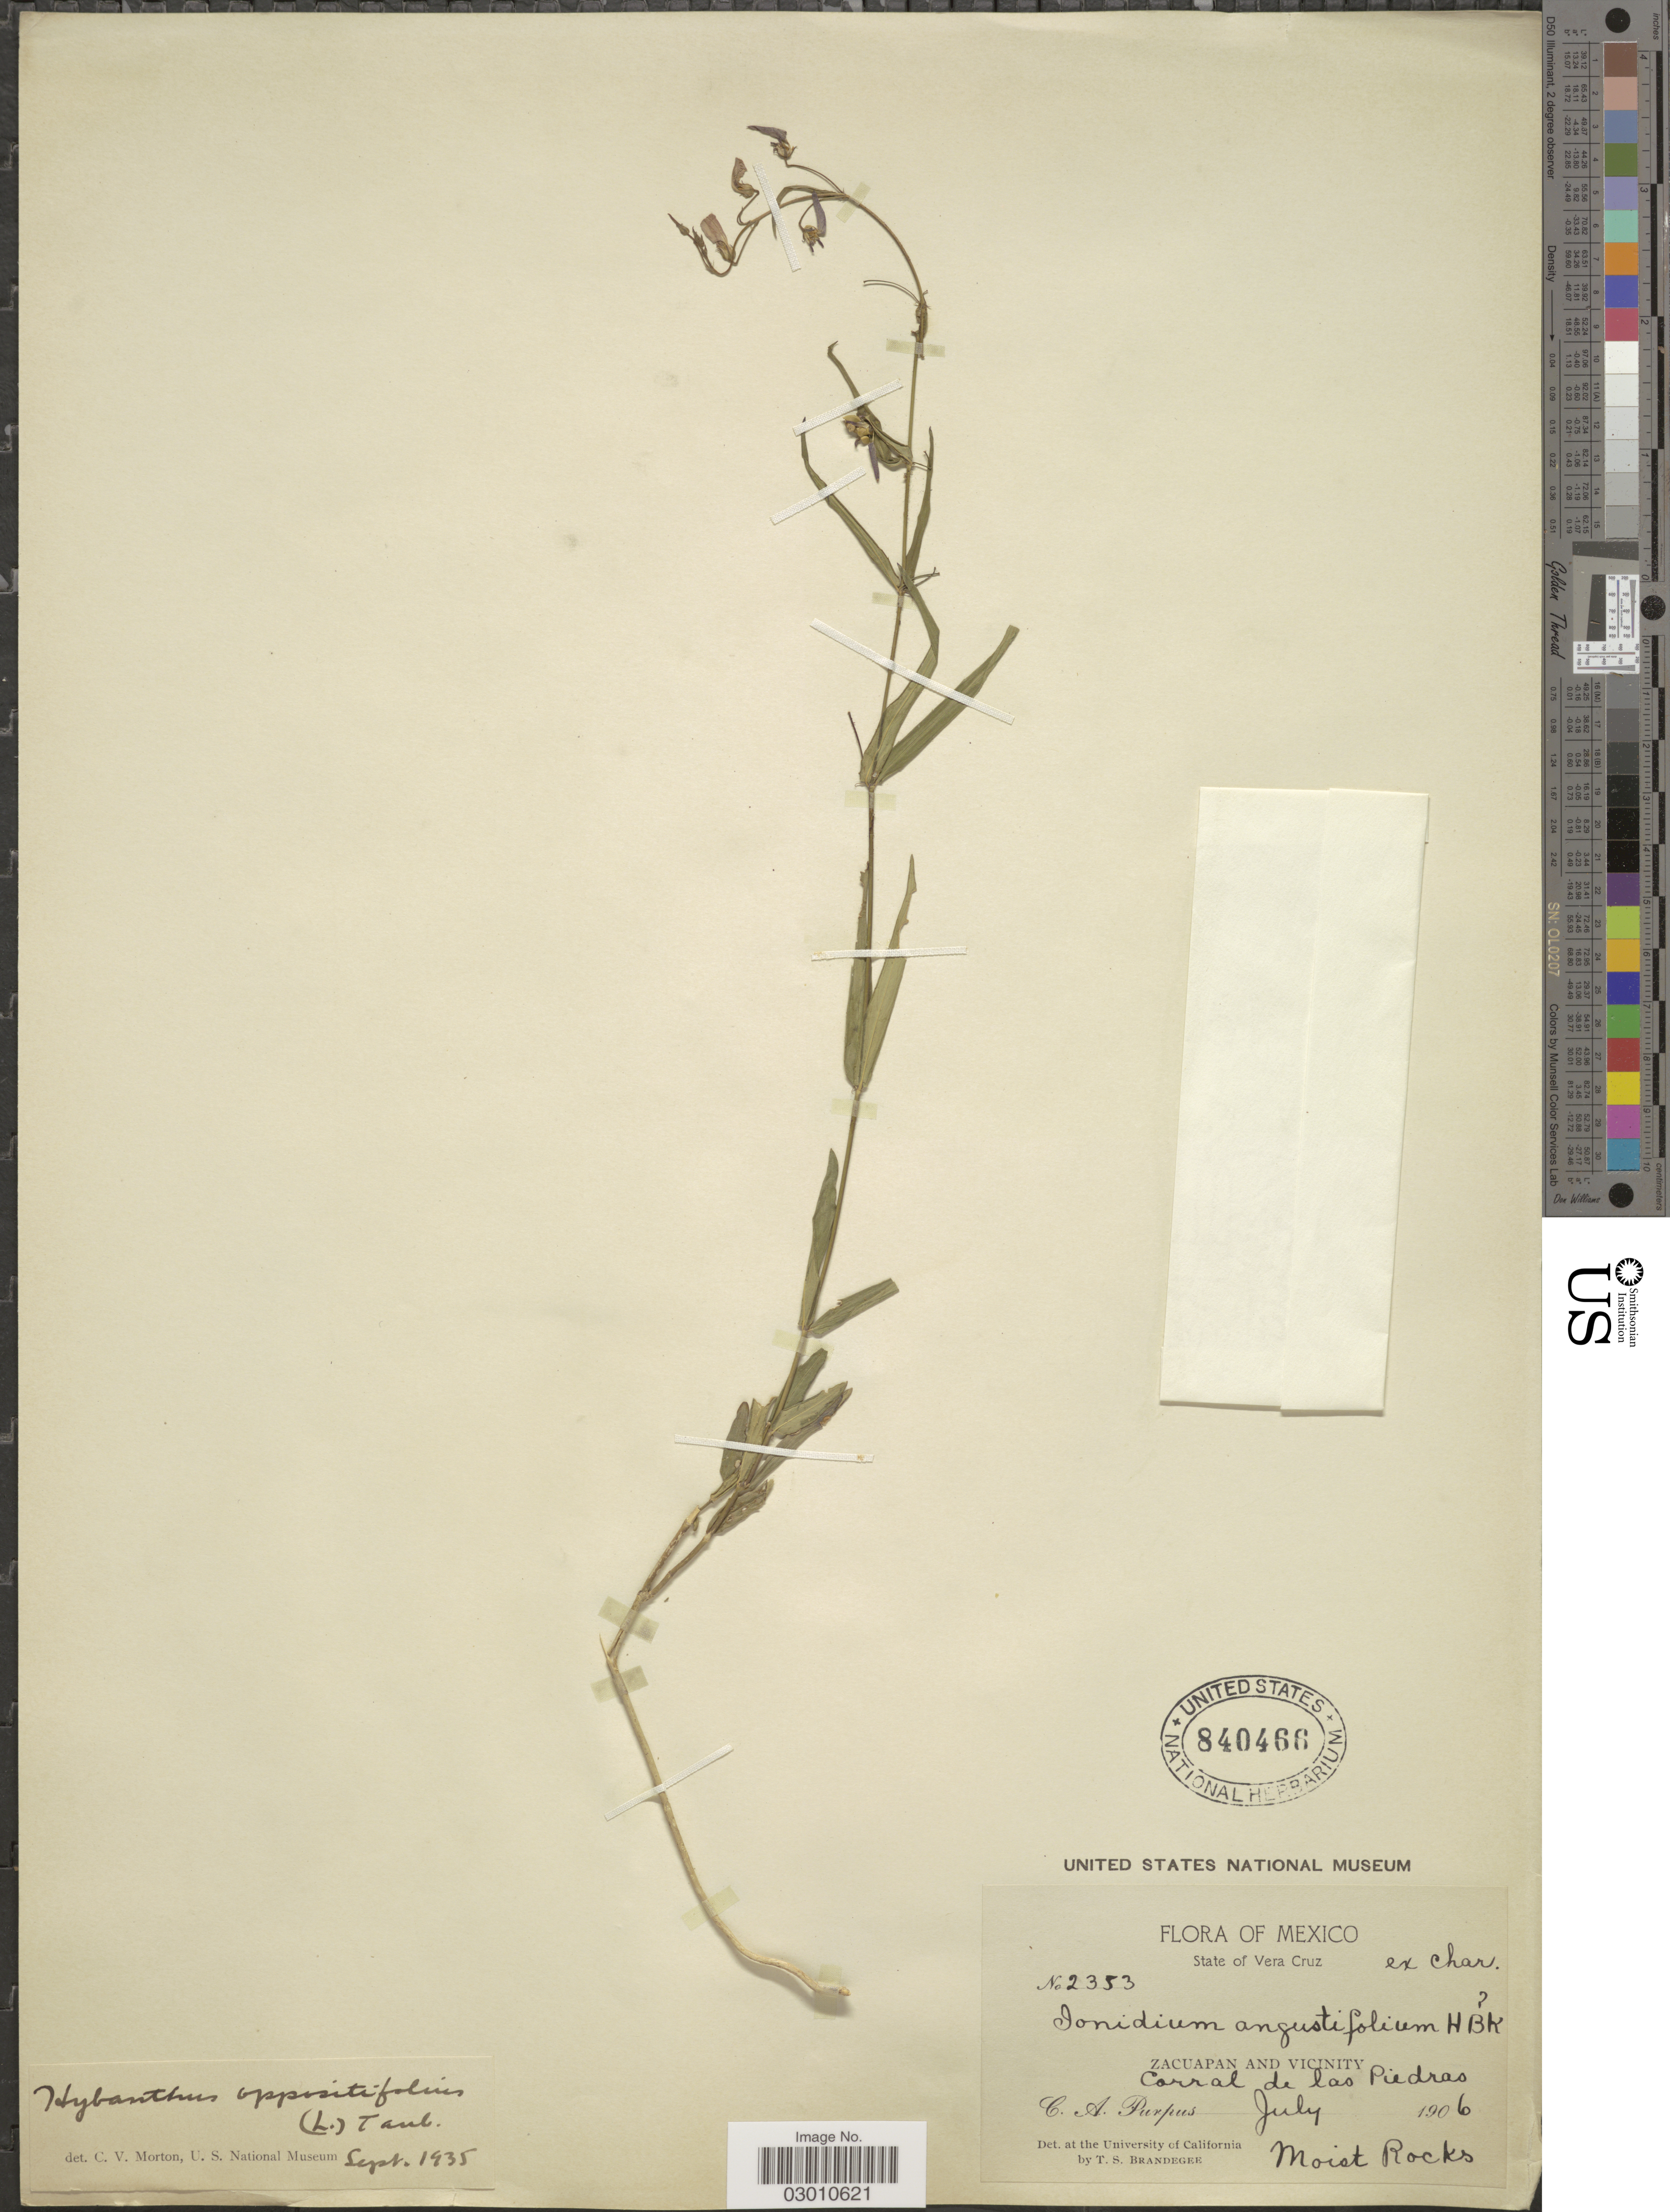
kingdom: Plantae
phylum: Tracheophyta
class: Magnoliopsida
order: Malpighiales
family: Violaceae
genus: Pombalia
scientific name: Pombalia oppositifolia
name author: (L.) Paula-Souza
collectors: C. A. Purpus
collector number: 2353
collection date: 1906-07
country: Mexico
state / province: Veracruz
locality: State of Vera Cruz. Zacuapan and vicinity. Corral de las Piedras. Moist Rocks.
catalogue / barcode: US 840466